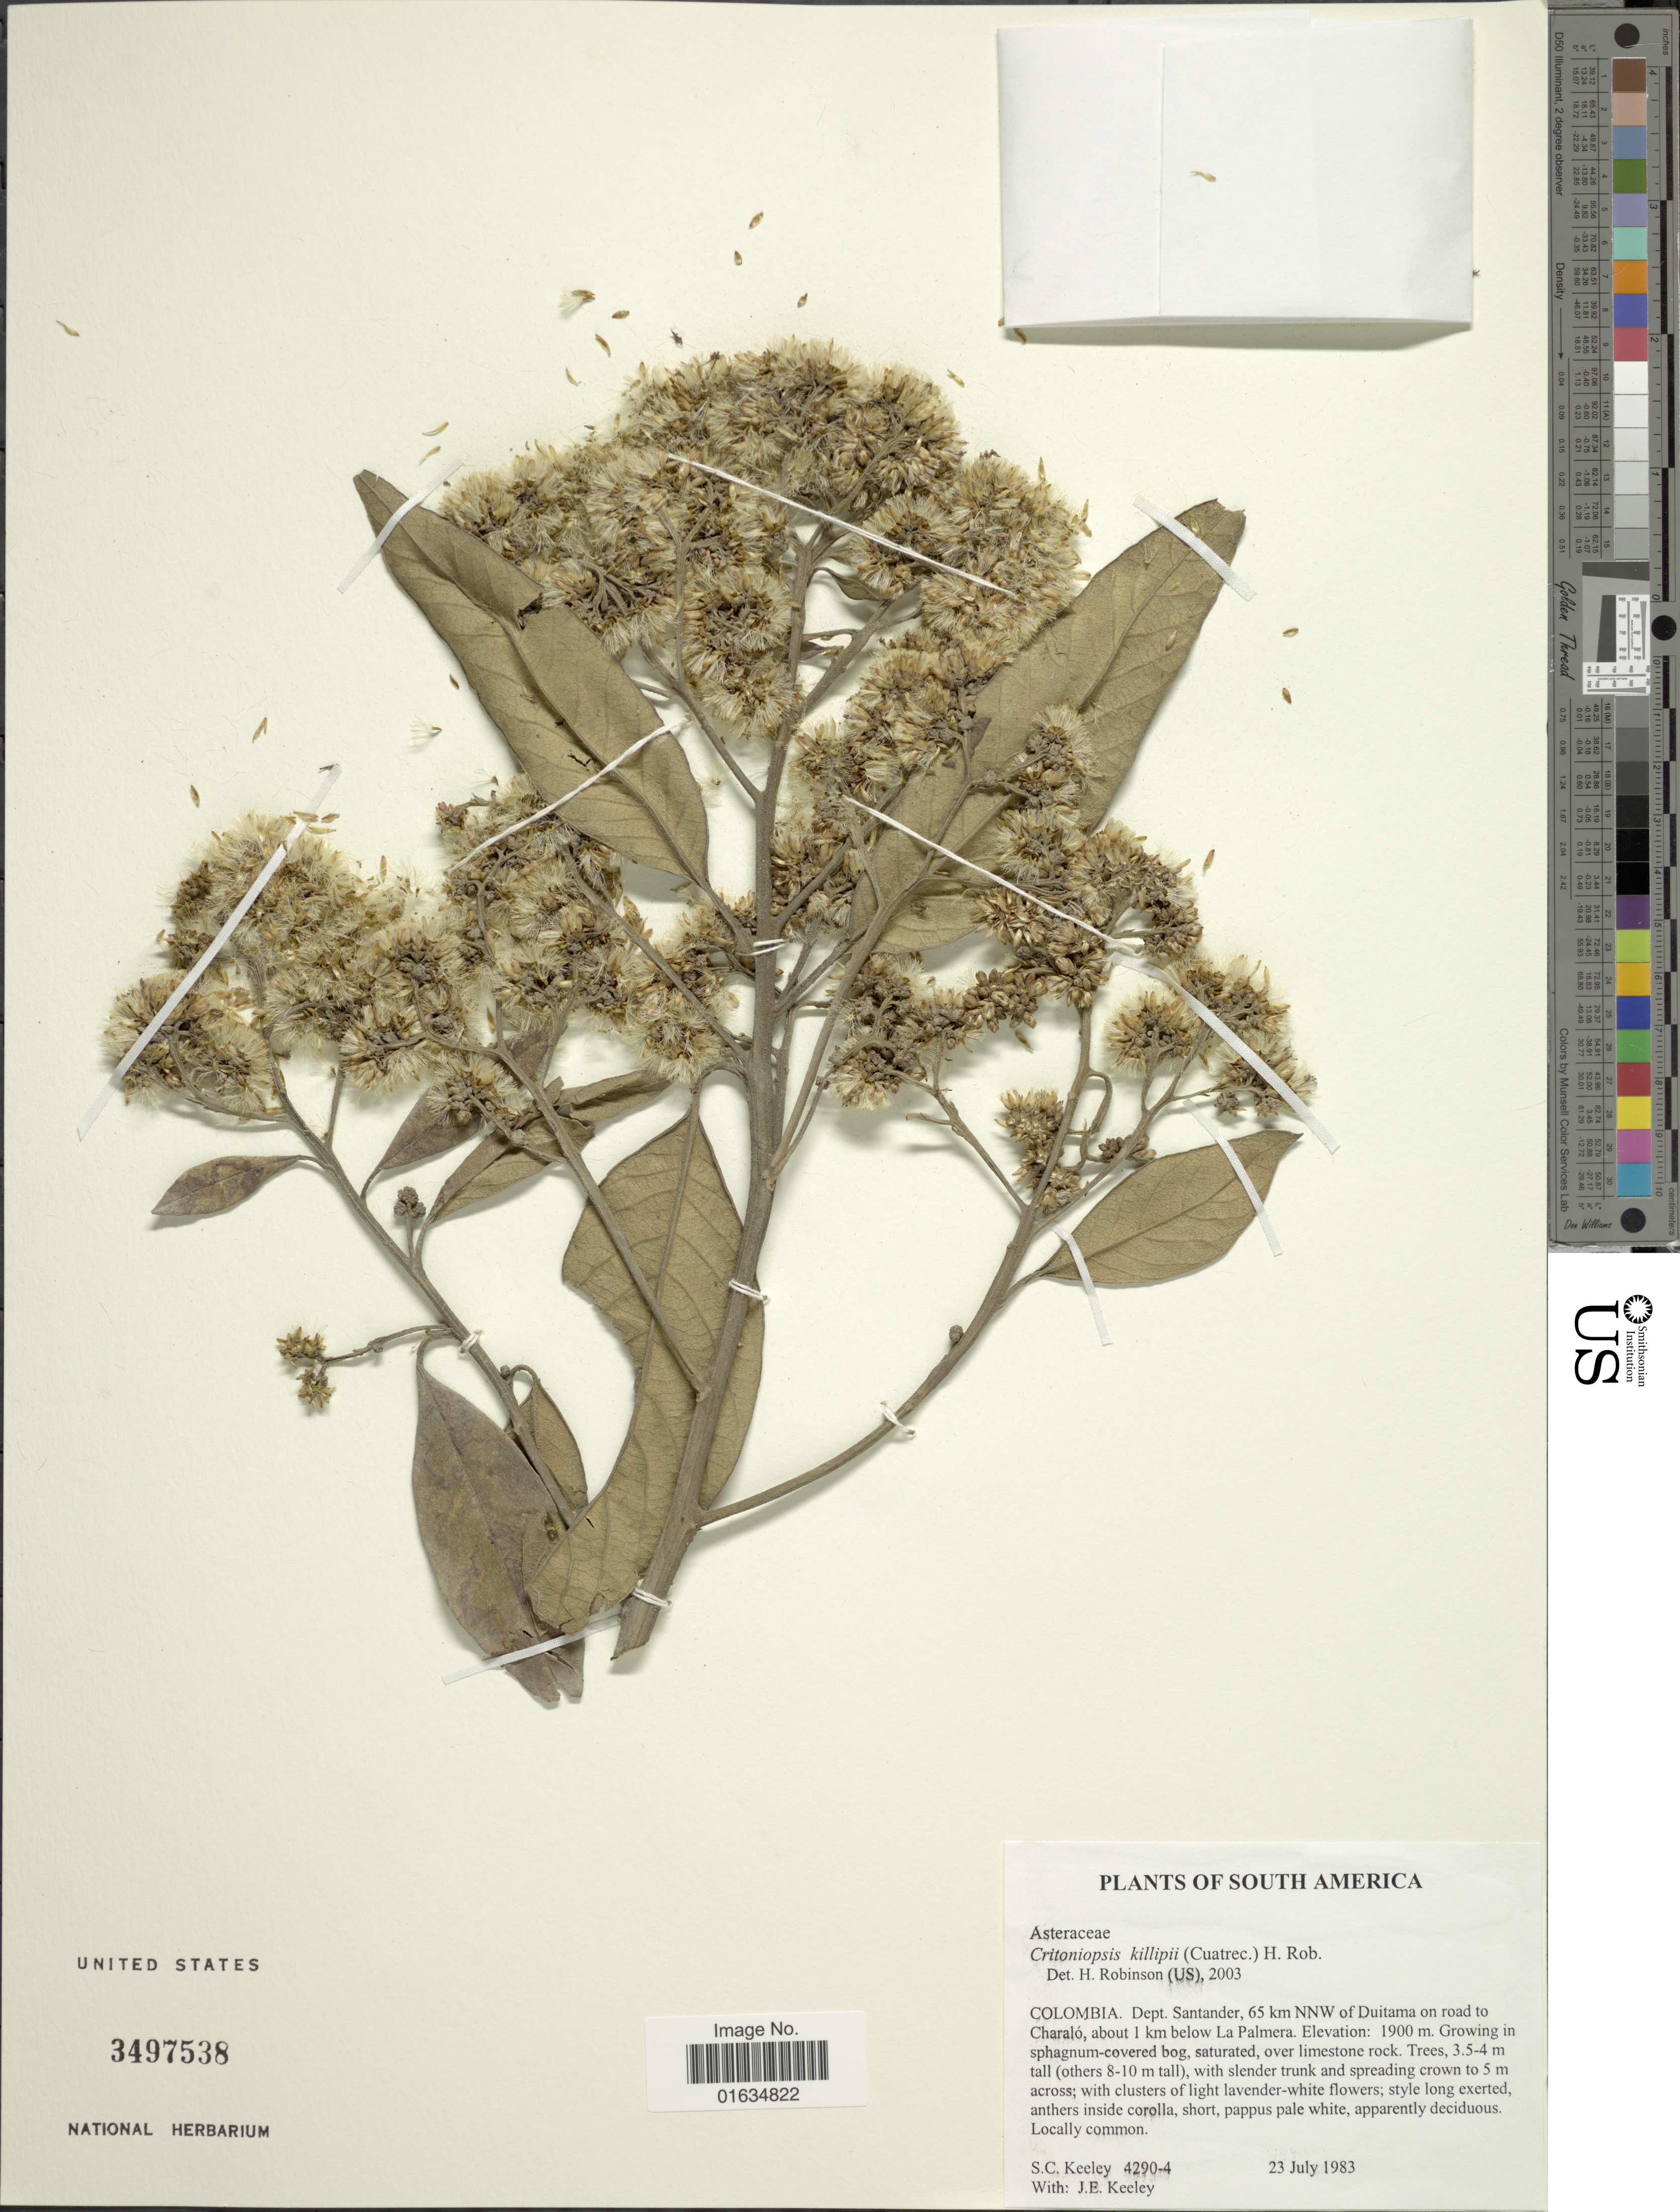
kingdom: Plantae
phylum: Tracheophyta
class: Magnoliopsida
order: Asterales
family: Asteraceae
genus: Critoniopsis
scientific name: Critoniopsis killipii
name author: (Cuatrec.) H. Rob.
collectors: S. C. Keeley & J. E. Keeley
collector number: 4290-4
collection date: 1983-07-23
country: Colombia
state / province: Santander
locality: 65 km NNW of Duitana on road to Charaló about 1 km below La Palmera.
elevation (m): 1900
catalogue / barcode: US 3497538